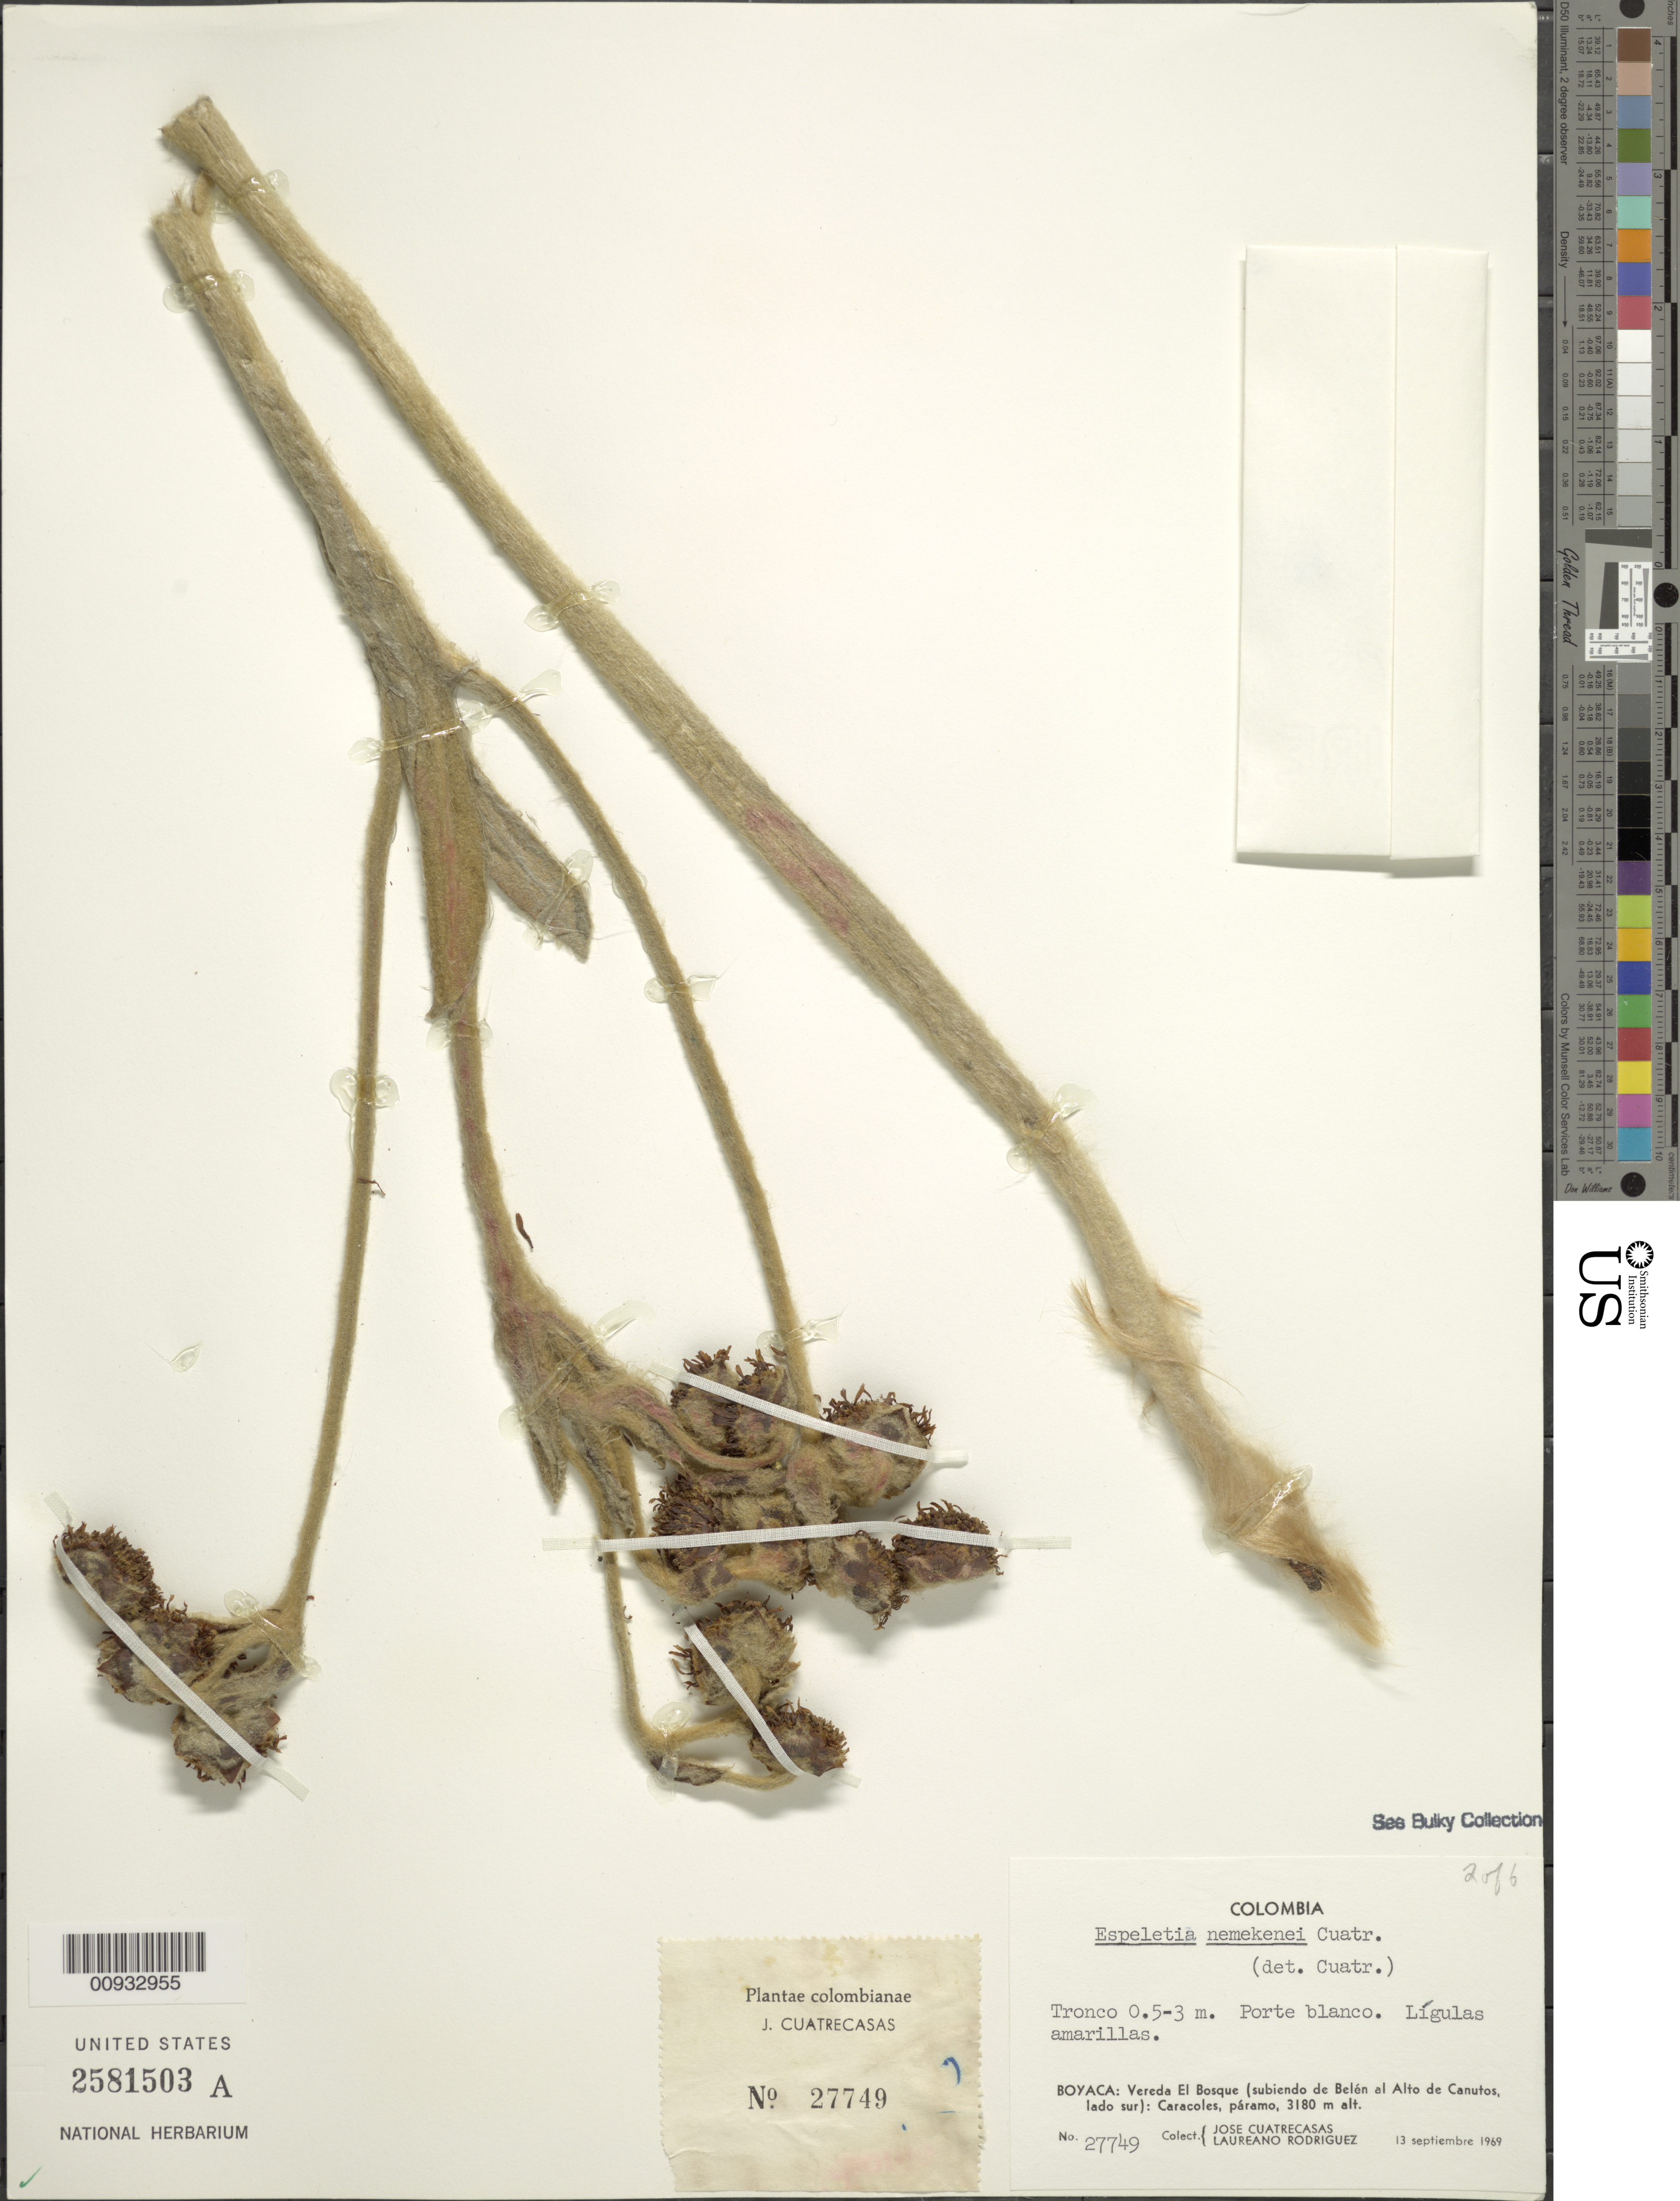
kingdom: Plantae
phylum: Tracheophyta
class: Magnoliopsida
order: Asterales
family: Asteraceae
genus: Espeletia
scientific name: Espeletia nemekenei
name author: Cuatrec.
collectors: J. Cuatrecasas & L. Rodriguez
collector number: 27749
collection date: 1969-09-13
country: Colombia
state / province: Boyacá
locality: Vereda El Bosque (subiendo de Belén al alto de Canutos, lado S): Caracoles.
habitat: Páramo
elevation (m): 3180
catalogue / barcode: US 2581503A